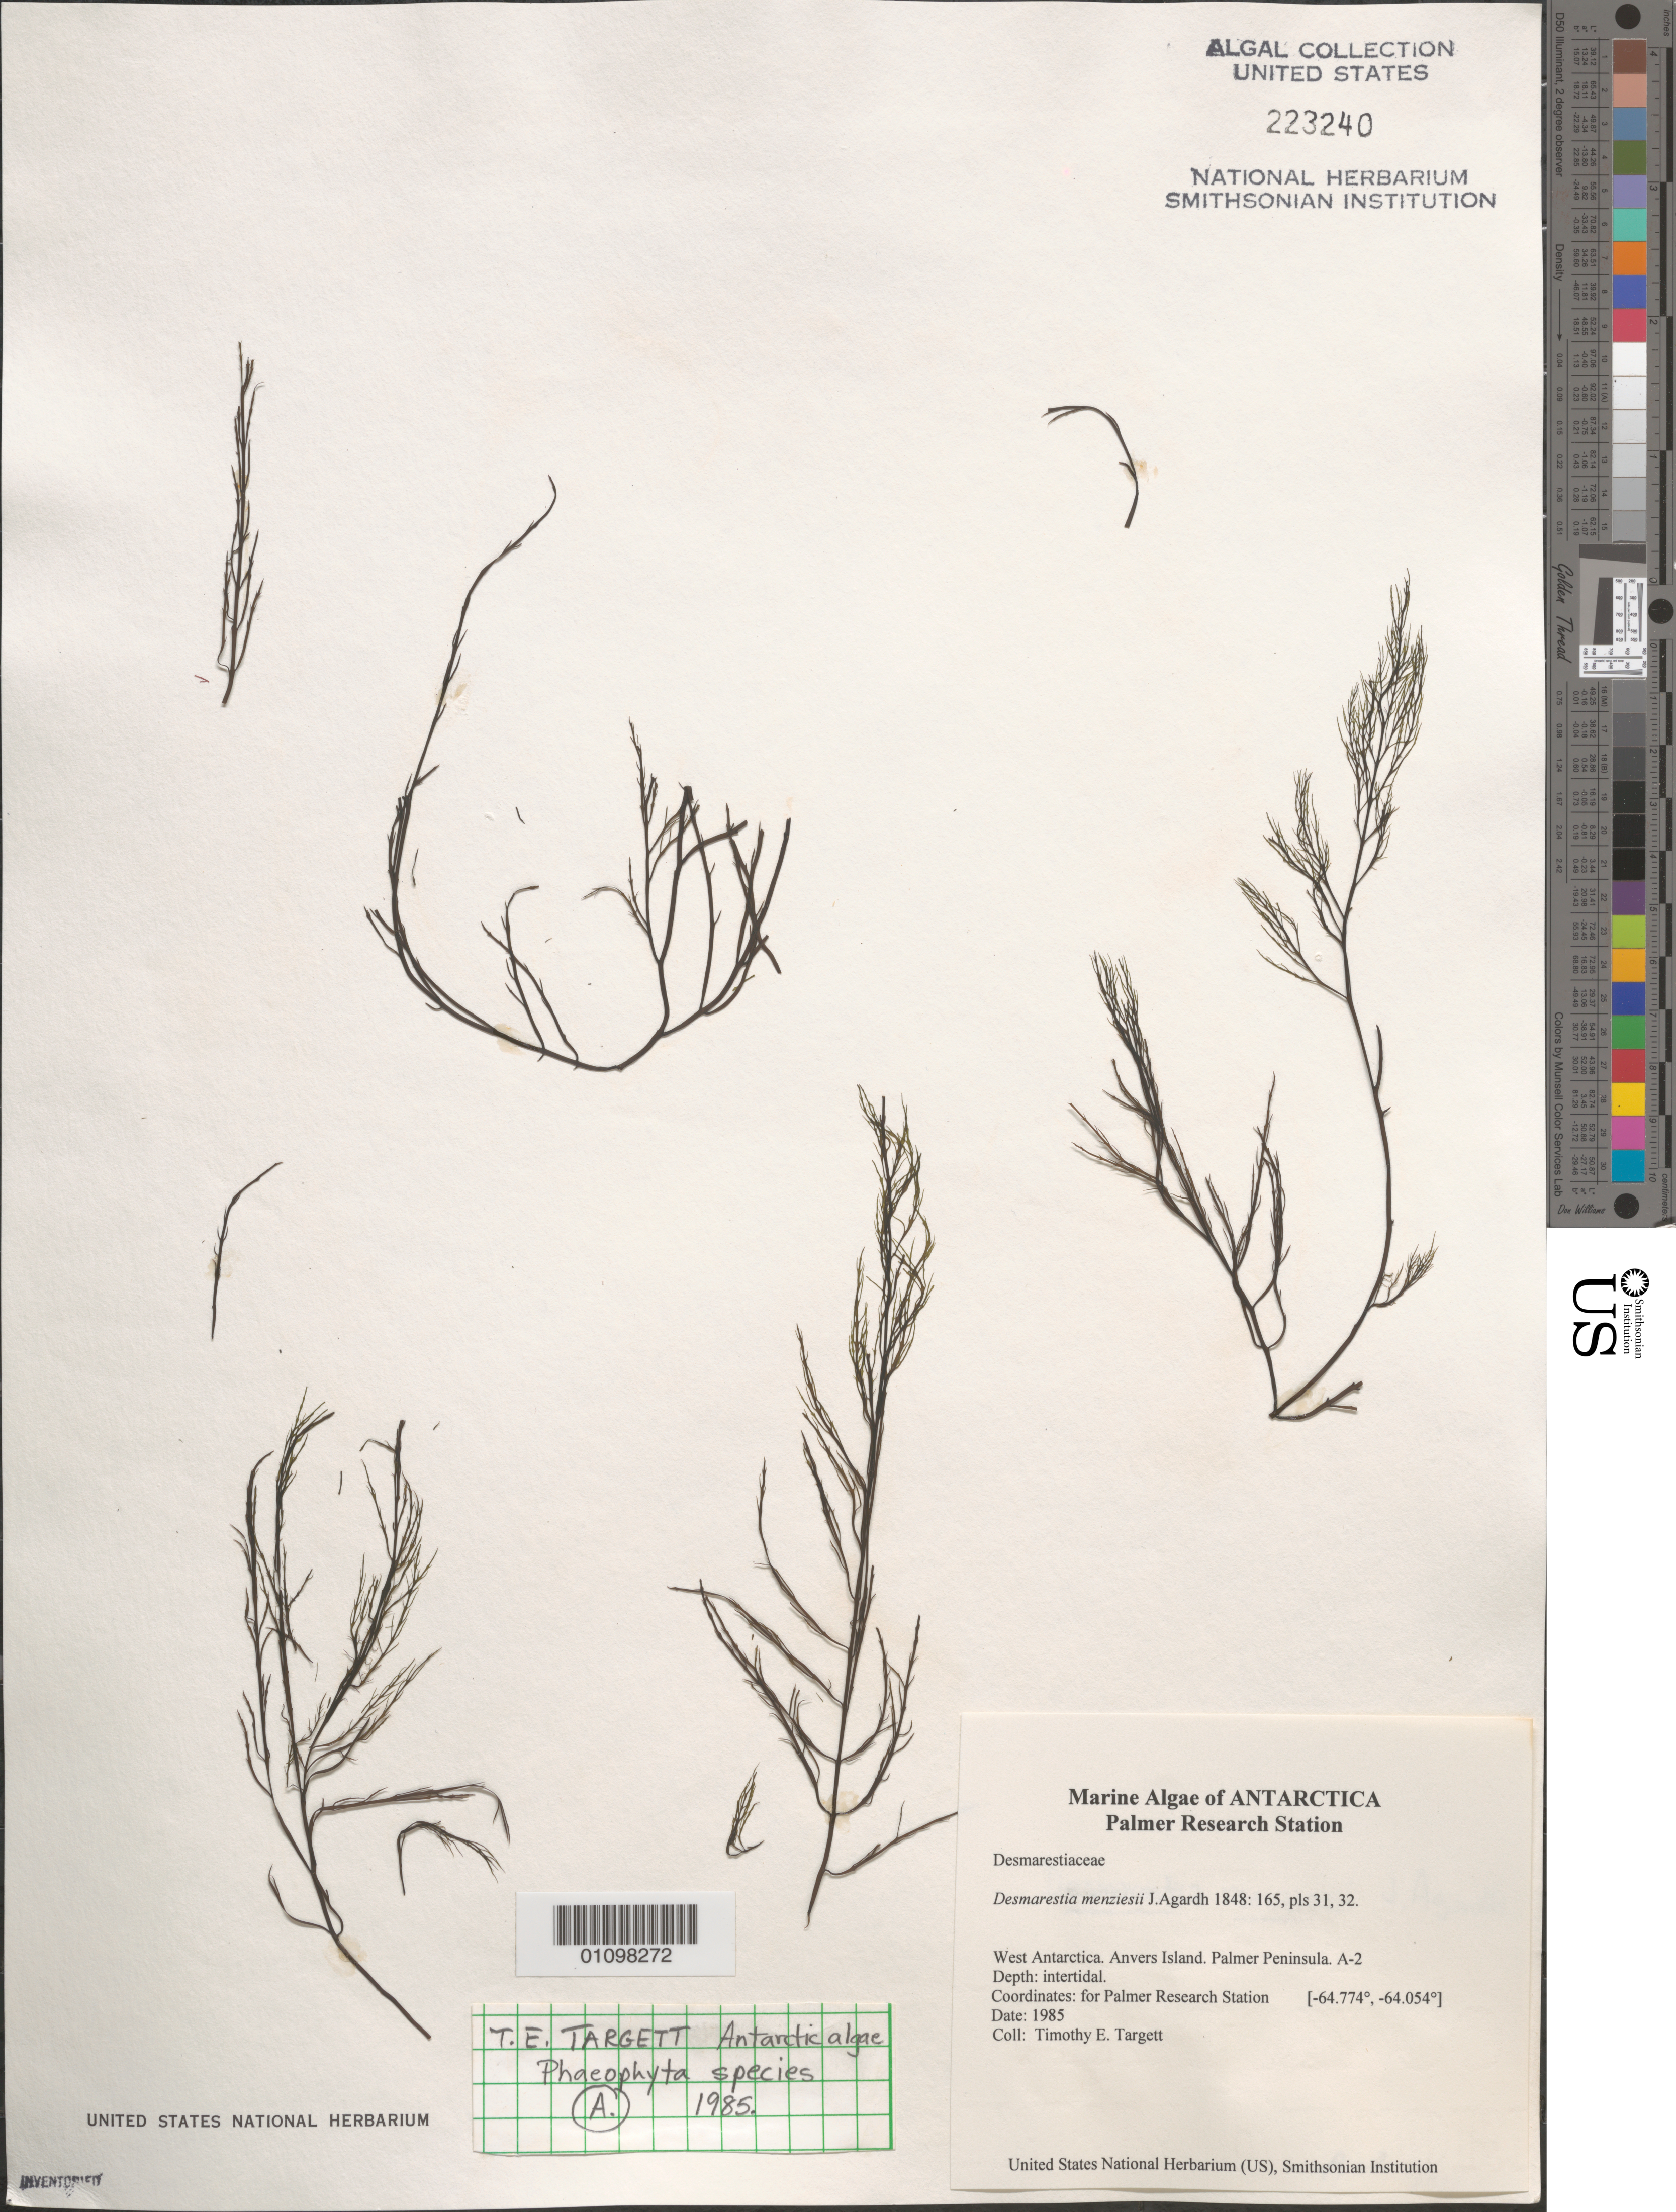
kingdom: Chromista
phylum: Ochrophyta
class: Phaeophyceae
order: Desmarestiales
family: Desmarestiaceae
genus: Desmarestia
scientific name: Desmarestia menziesii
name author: J. Agardh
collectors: T. Targett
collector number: A-2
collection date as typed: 1985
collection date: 1985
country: Antarctica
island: Anvers Island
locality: West Antarctica, Palmer Peninsula, Palmer Research Station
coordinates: -64.774, -64.054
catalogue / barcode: US 223240